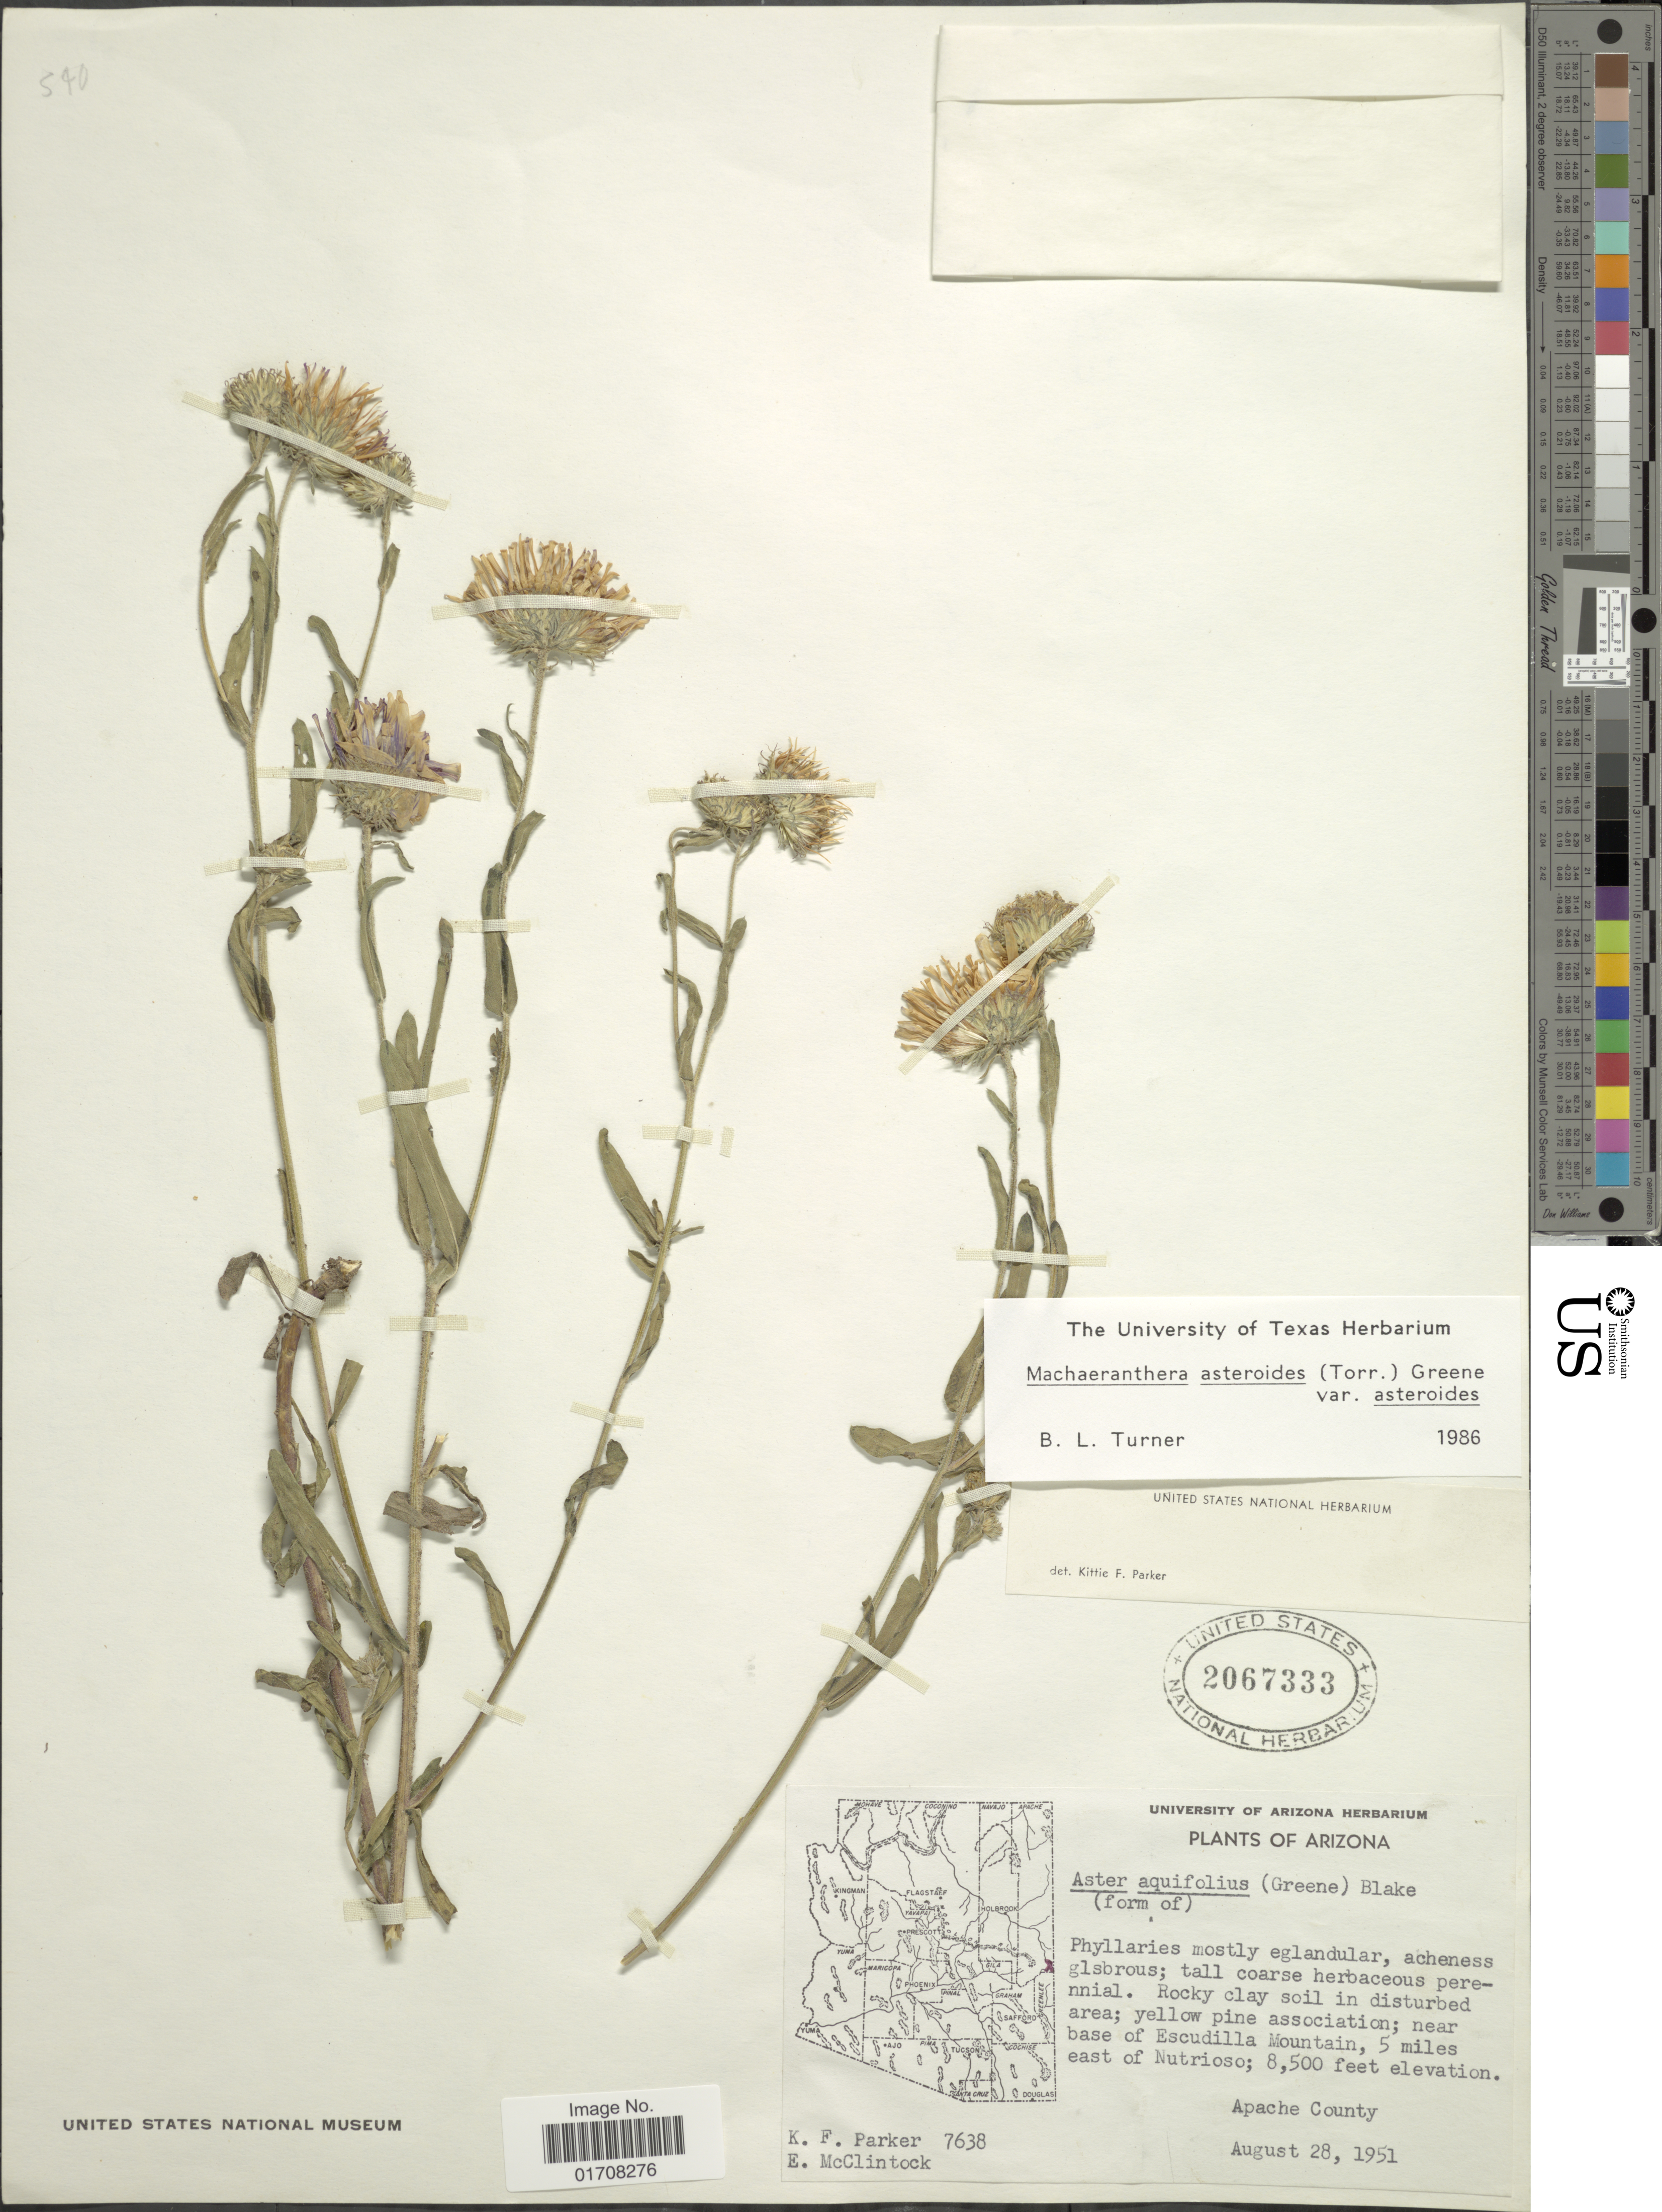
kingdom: Plantae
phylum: Tracheophyta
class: Magnoliopsida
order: Asterales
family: Asteraceae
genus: Machaeranthera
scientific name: Machaeranthera asteroides var. asteroides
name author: (Torr.) Greene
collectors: K. F. Parker & E. McClintock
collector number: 7638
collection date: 1951-08-28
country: United States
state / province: Arizona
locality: Near base of Escudilla Mountain, 5 miles east of Nutrioso, Apache County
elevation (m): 2591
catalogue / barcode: US 2067333